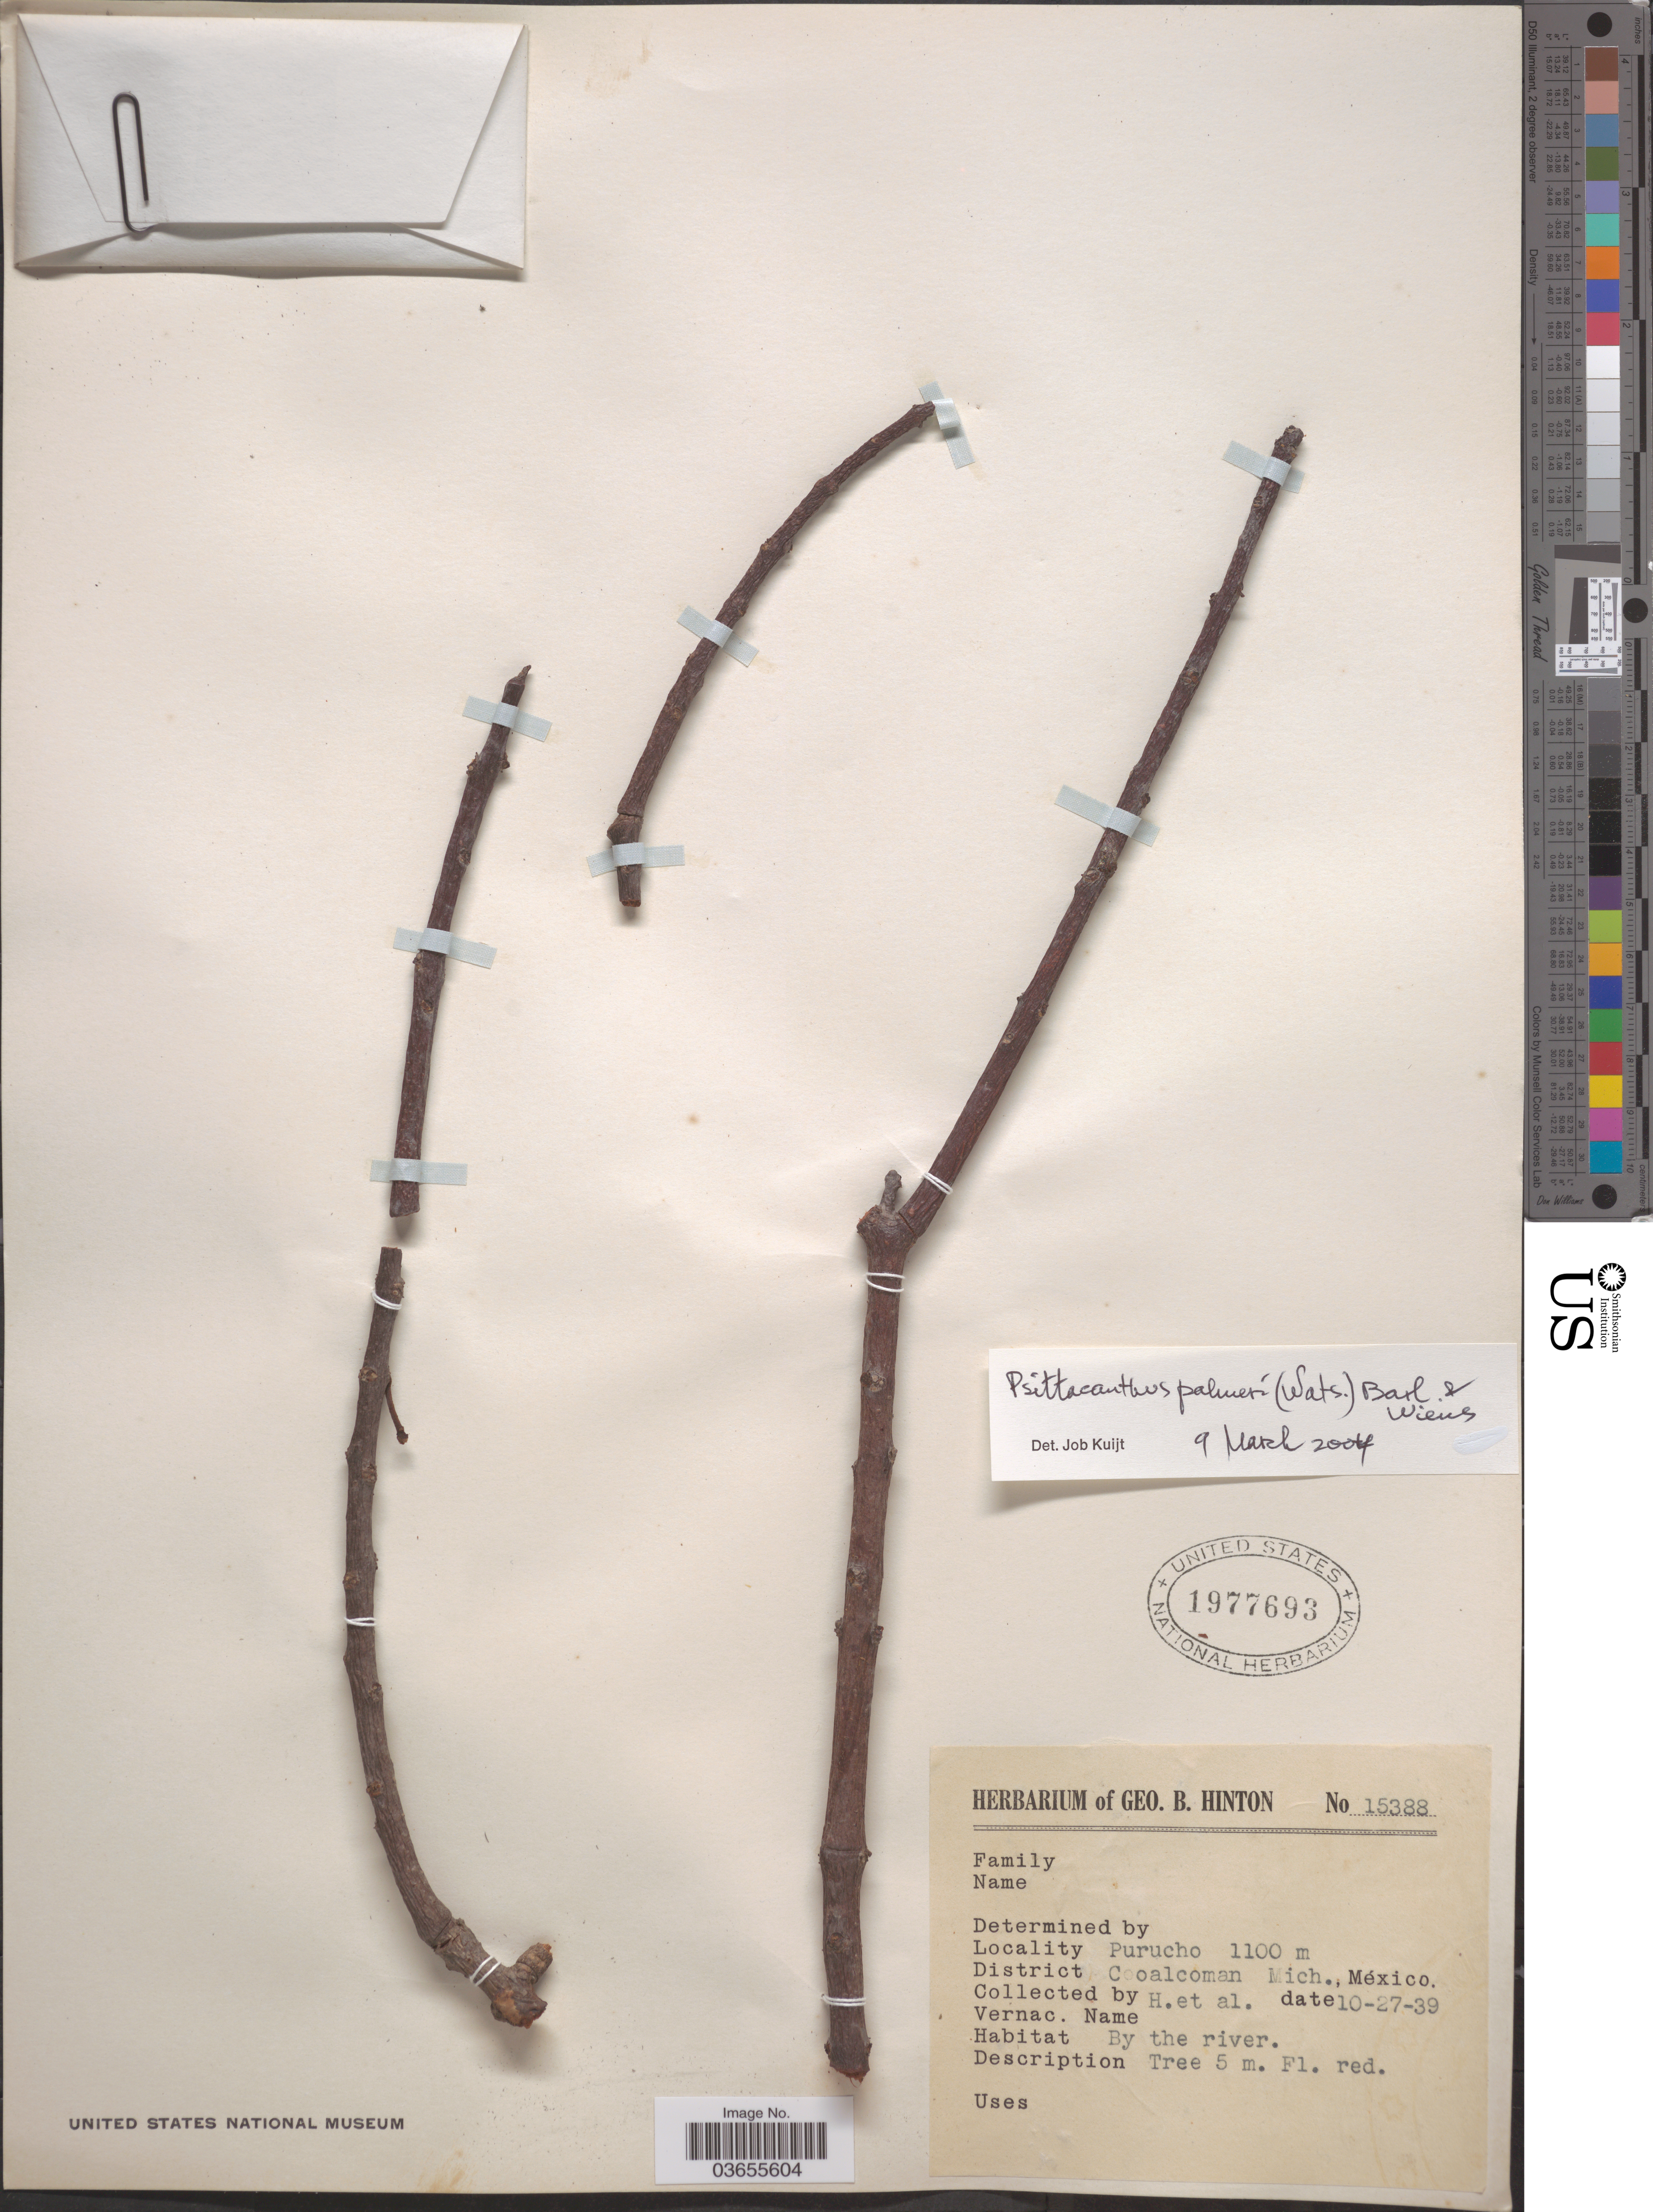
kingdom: Plantae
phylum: Tracheophyta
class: Magnoliopsida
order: Santalales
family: Loranthaceae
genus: Psittacanthus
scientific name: Psittacanthus palmeri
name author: (S. Watson) Barlow & Wiens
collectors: G. B. Hinton & et al.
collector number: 15388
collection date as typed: Transcribed d/m/y: 27/10/39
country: Mexico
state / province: Michoacán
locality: Purucho. District Coalcoman.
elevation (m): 1100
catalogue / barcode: US 1977693